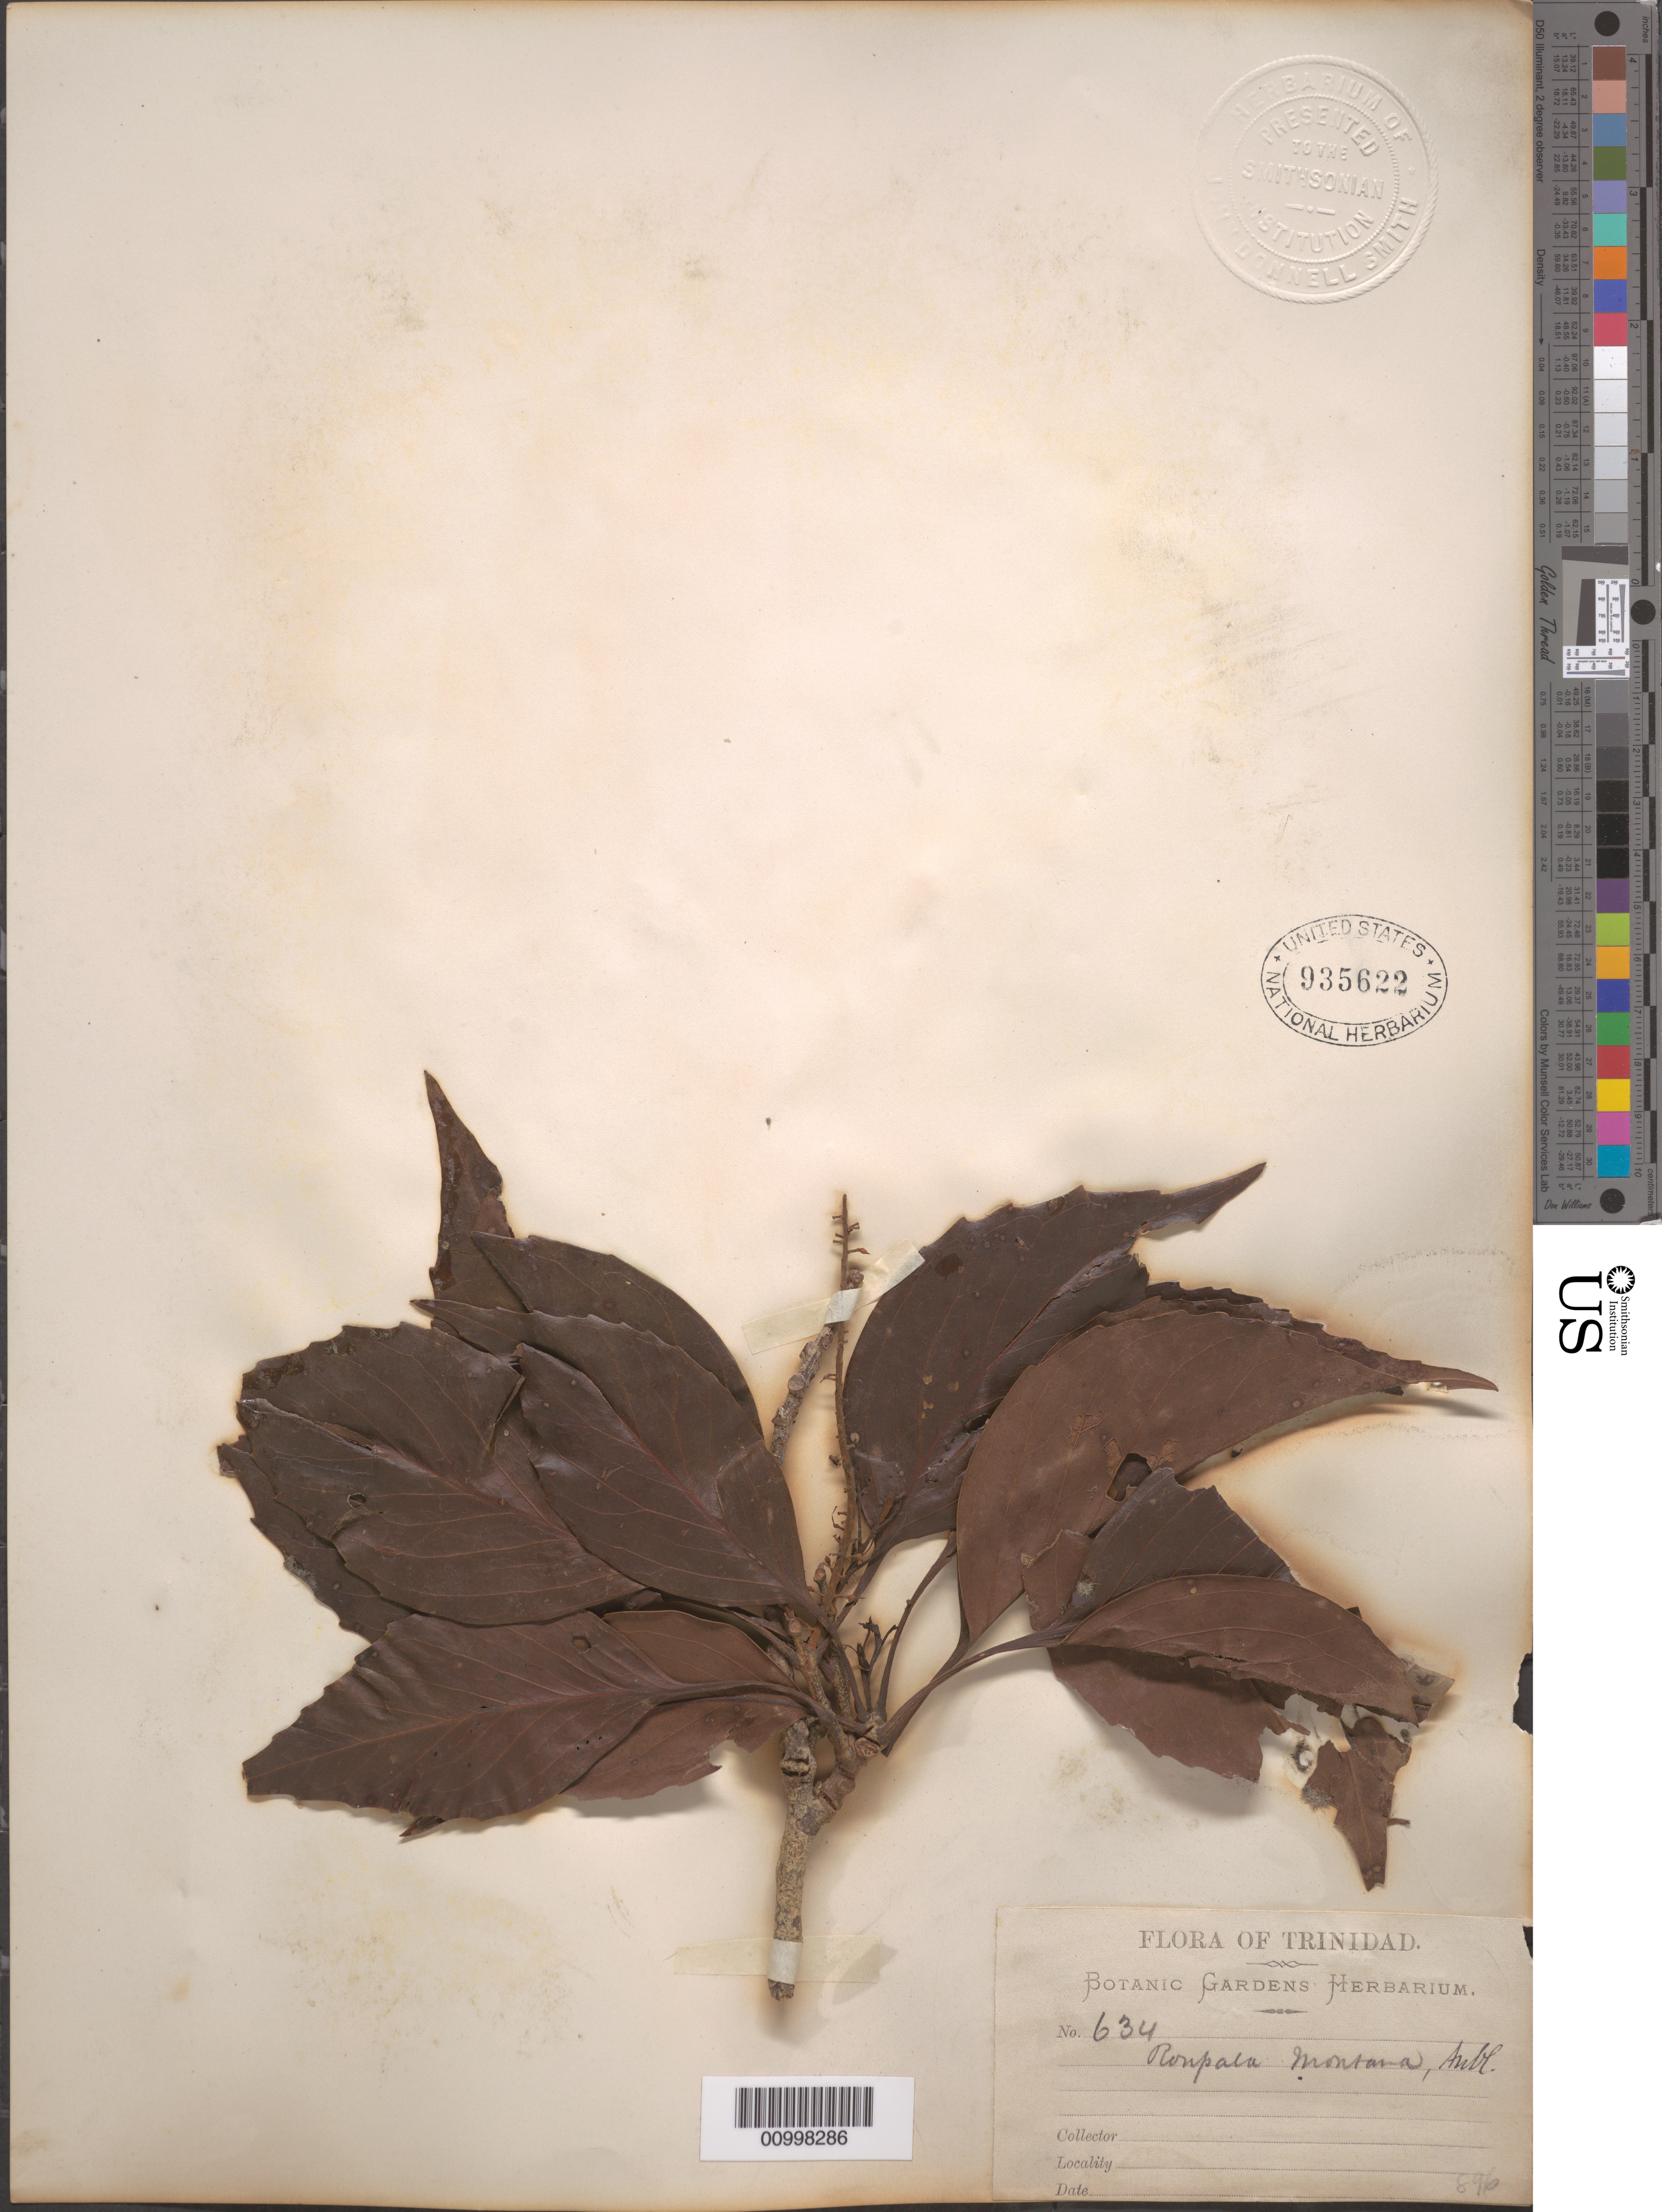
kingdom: Plantae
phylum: Tracheophyta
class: Magnoliopsida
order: Proteales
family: Proteaceae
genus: Roupala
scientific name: Roupala montana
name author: Aubl.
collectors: Botanic Gardens Herbarium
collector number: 634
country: Trinidad and Tobago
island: Trinidad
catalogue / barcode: US 935622